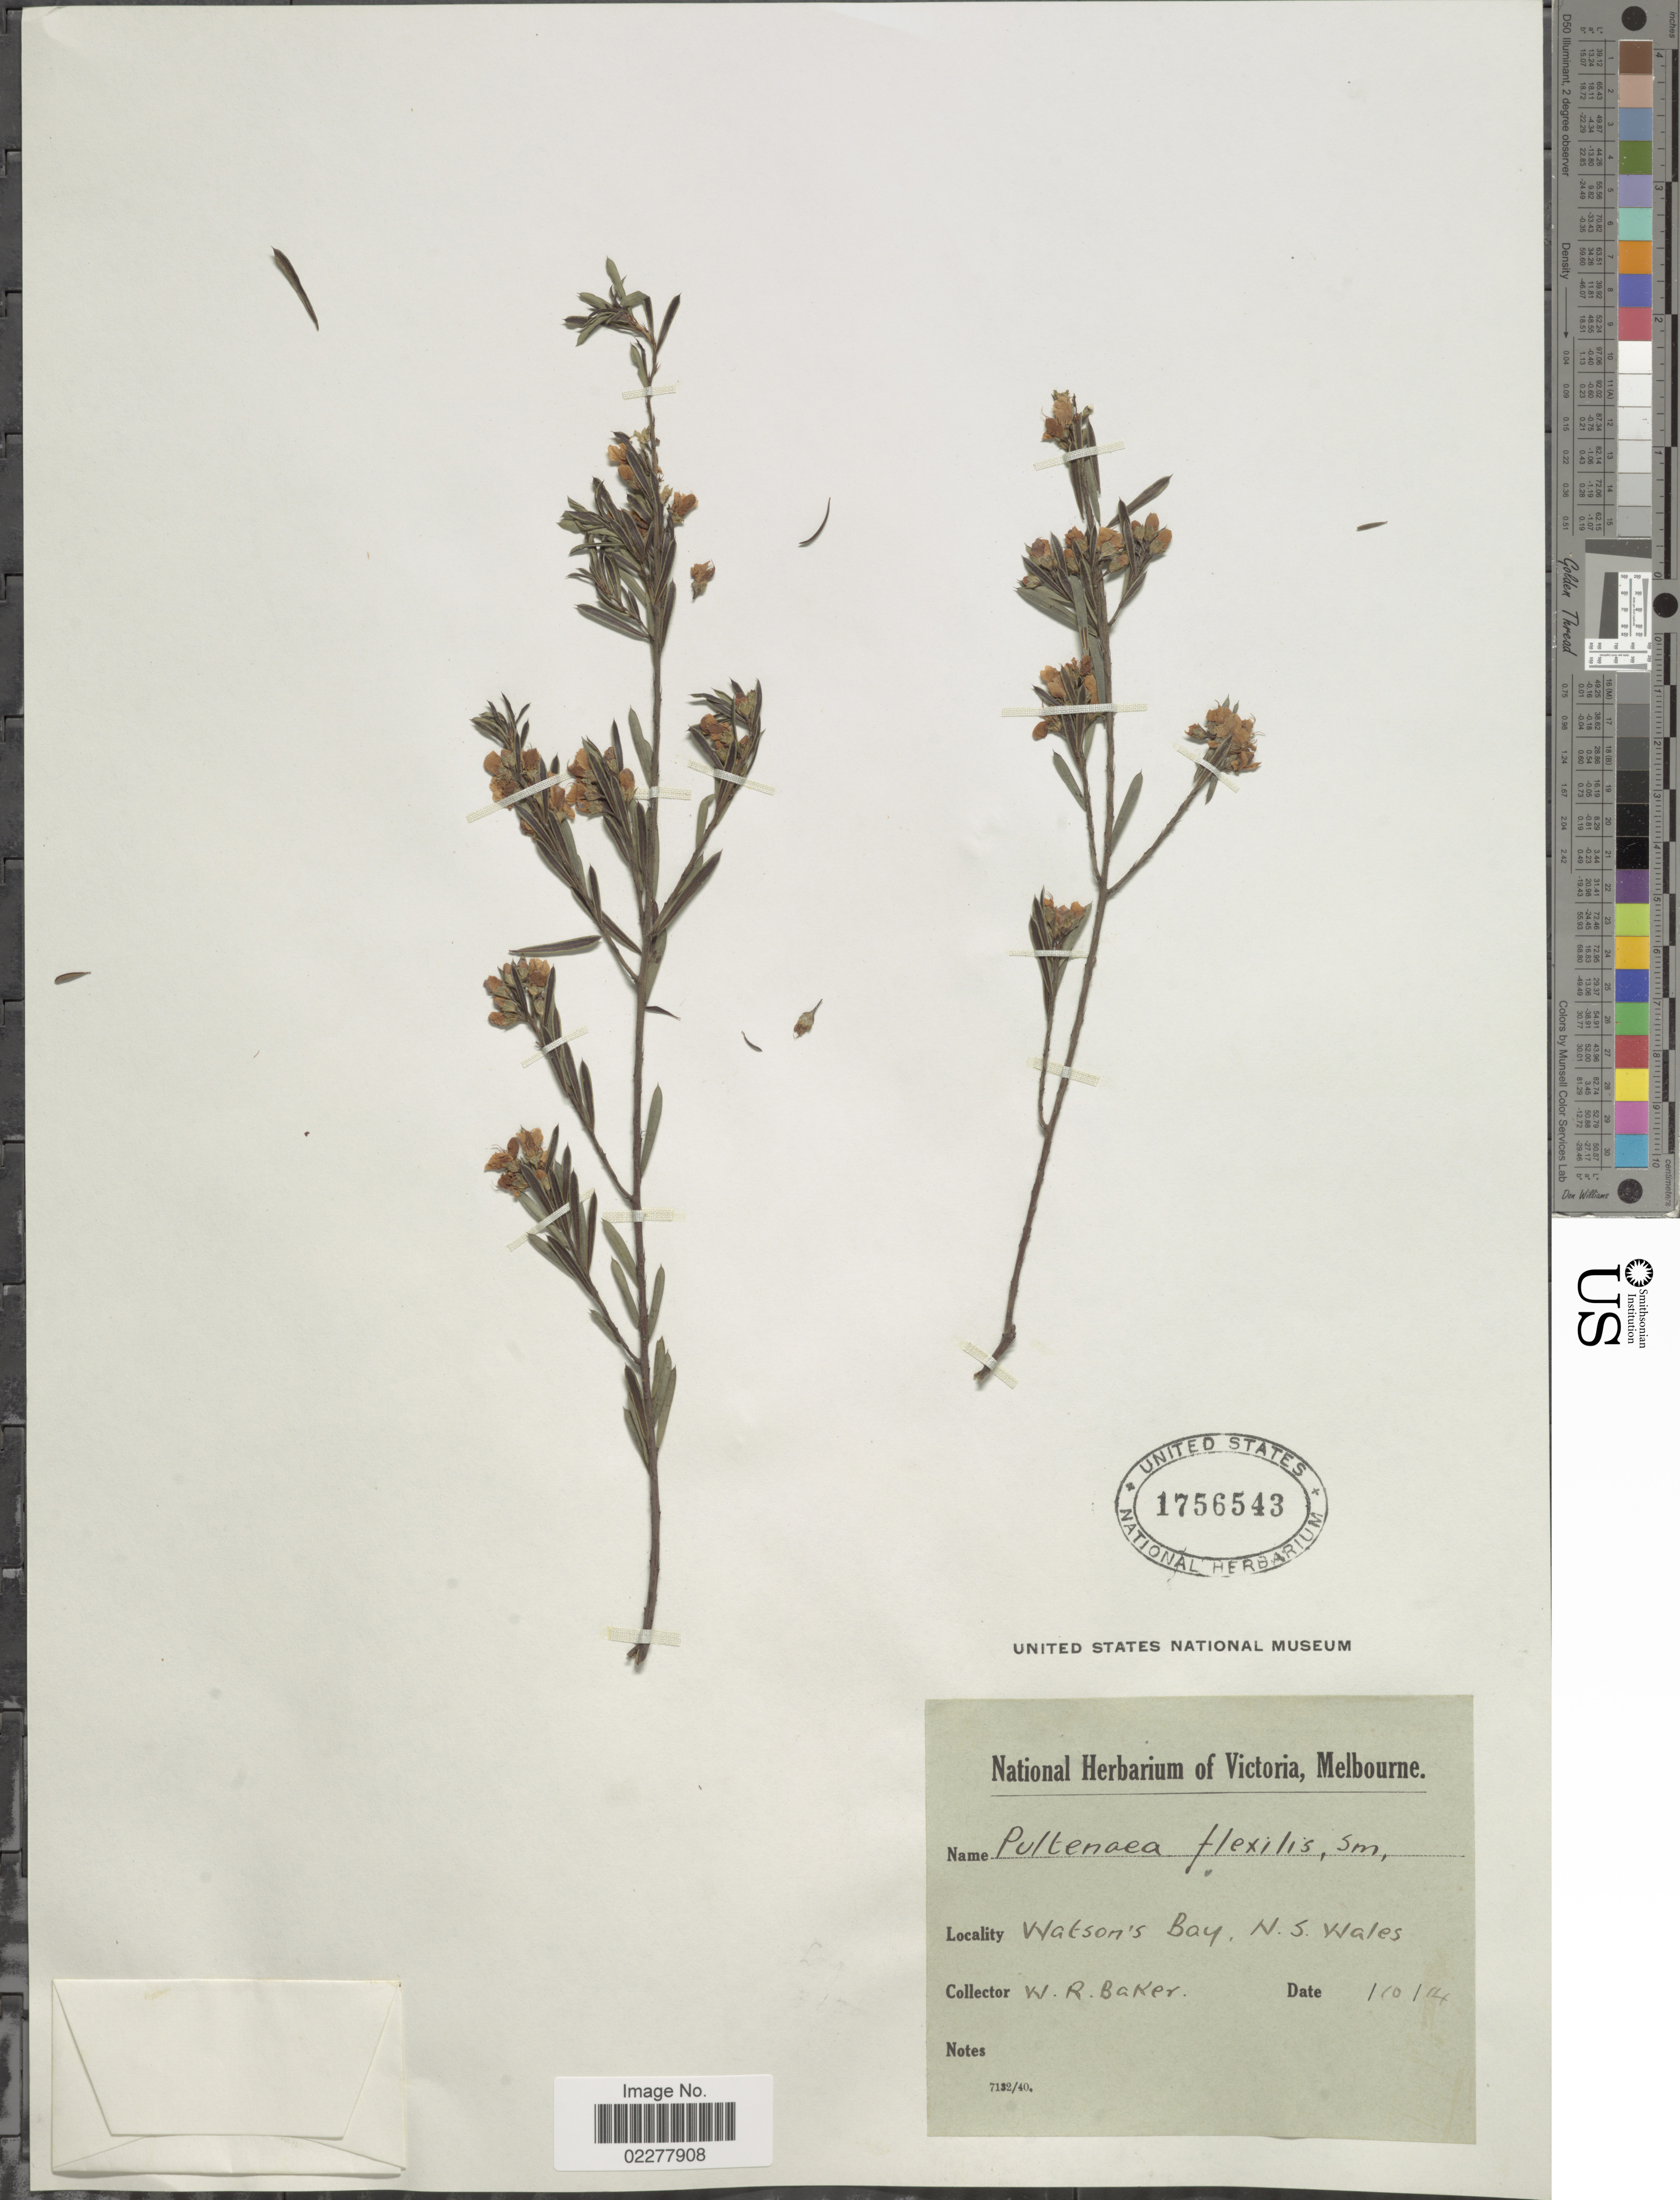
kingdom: Plantae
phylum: Tracheophyta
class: Magnoliopsida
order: Fabales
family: Fabaceae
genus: Pultenaea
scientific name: Pultenaea flexilis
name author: Sm.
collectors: W. Baker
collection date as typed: Transcribed d/m/y: /10/14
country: Australia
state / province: New South Wales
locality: Watson's Bay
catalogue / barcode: US 1756543